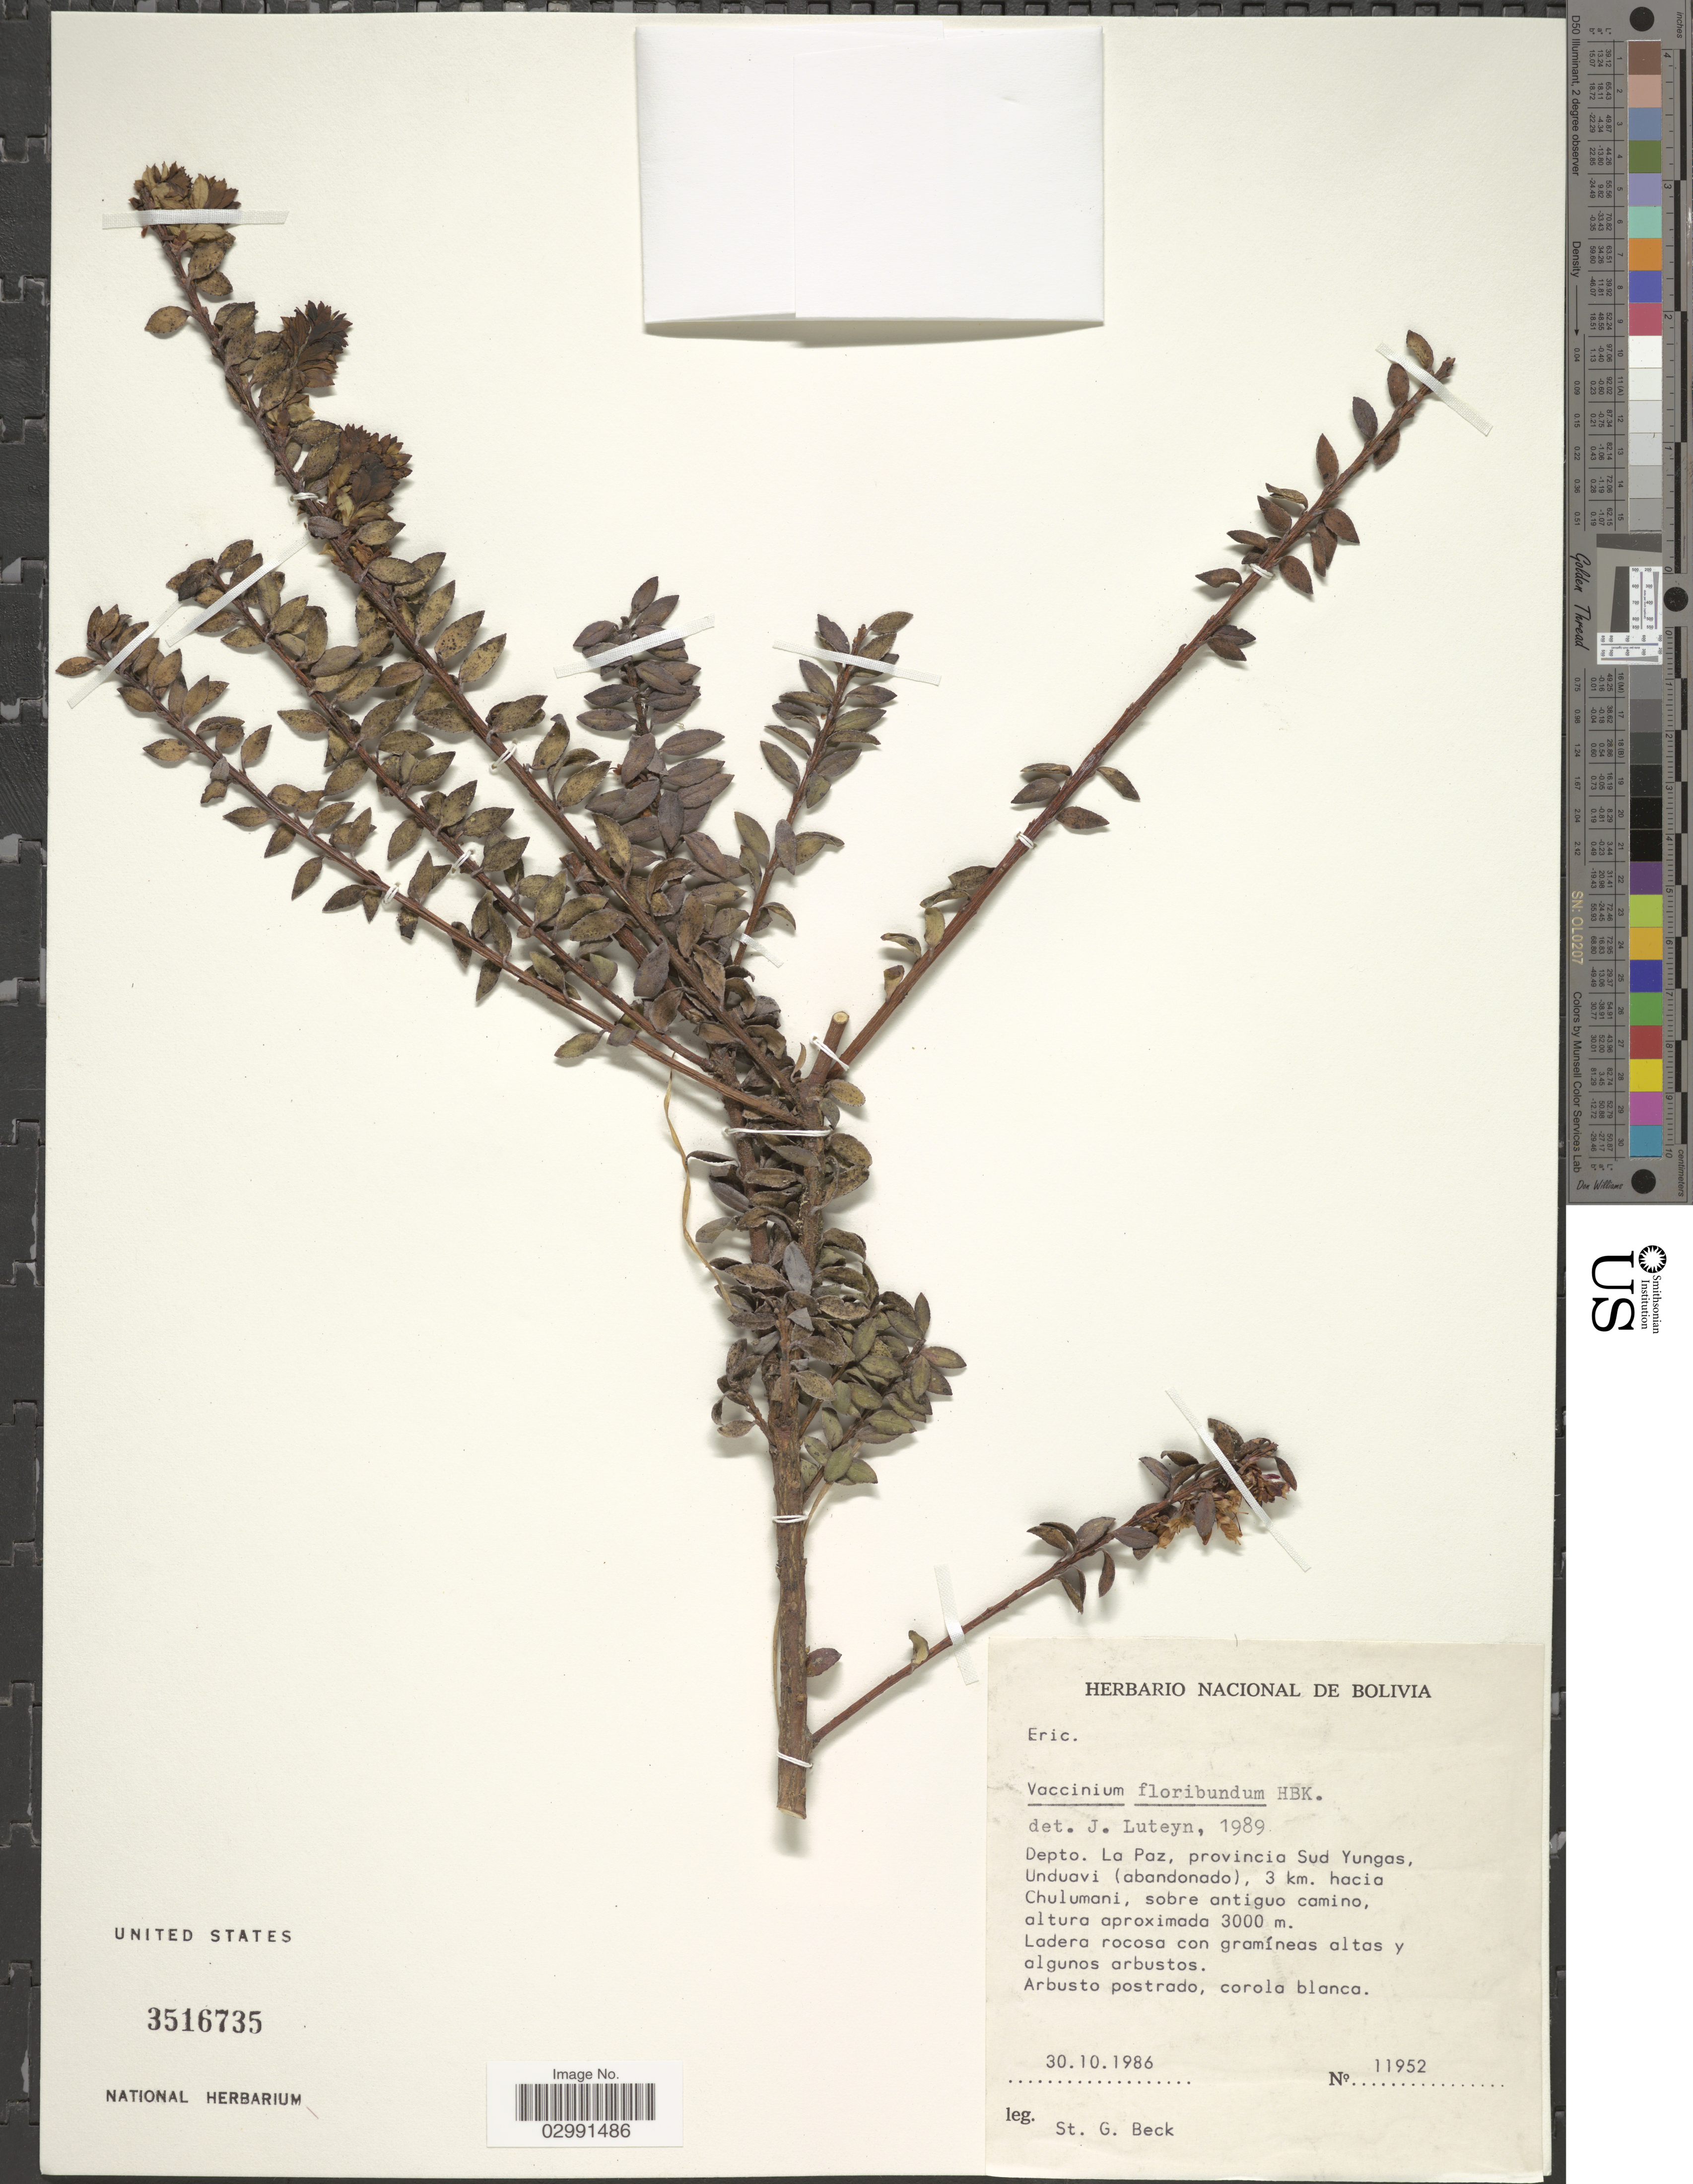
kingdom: Plantae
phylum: Tracheophyta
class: Magnoliopsida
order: Ericales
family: Ericaceae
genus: Vaccinium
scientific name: Vaccinium floribundum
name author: Kunth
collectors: S. G. Beck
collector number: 11952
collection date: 1986-10-30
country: Bolivia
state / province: La Paz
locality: Depto. La Paz, provincia Sud Yungas, Unduavi (abandonado), 3 km. hacia Chulumani.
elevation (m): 3000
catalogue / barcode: US 3516735